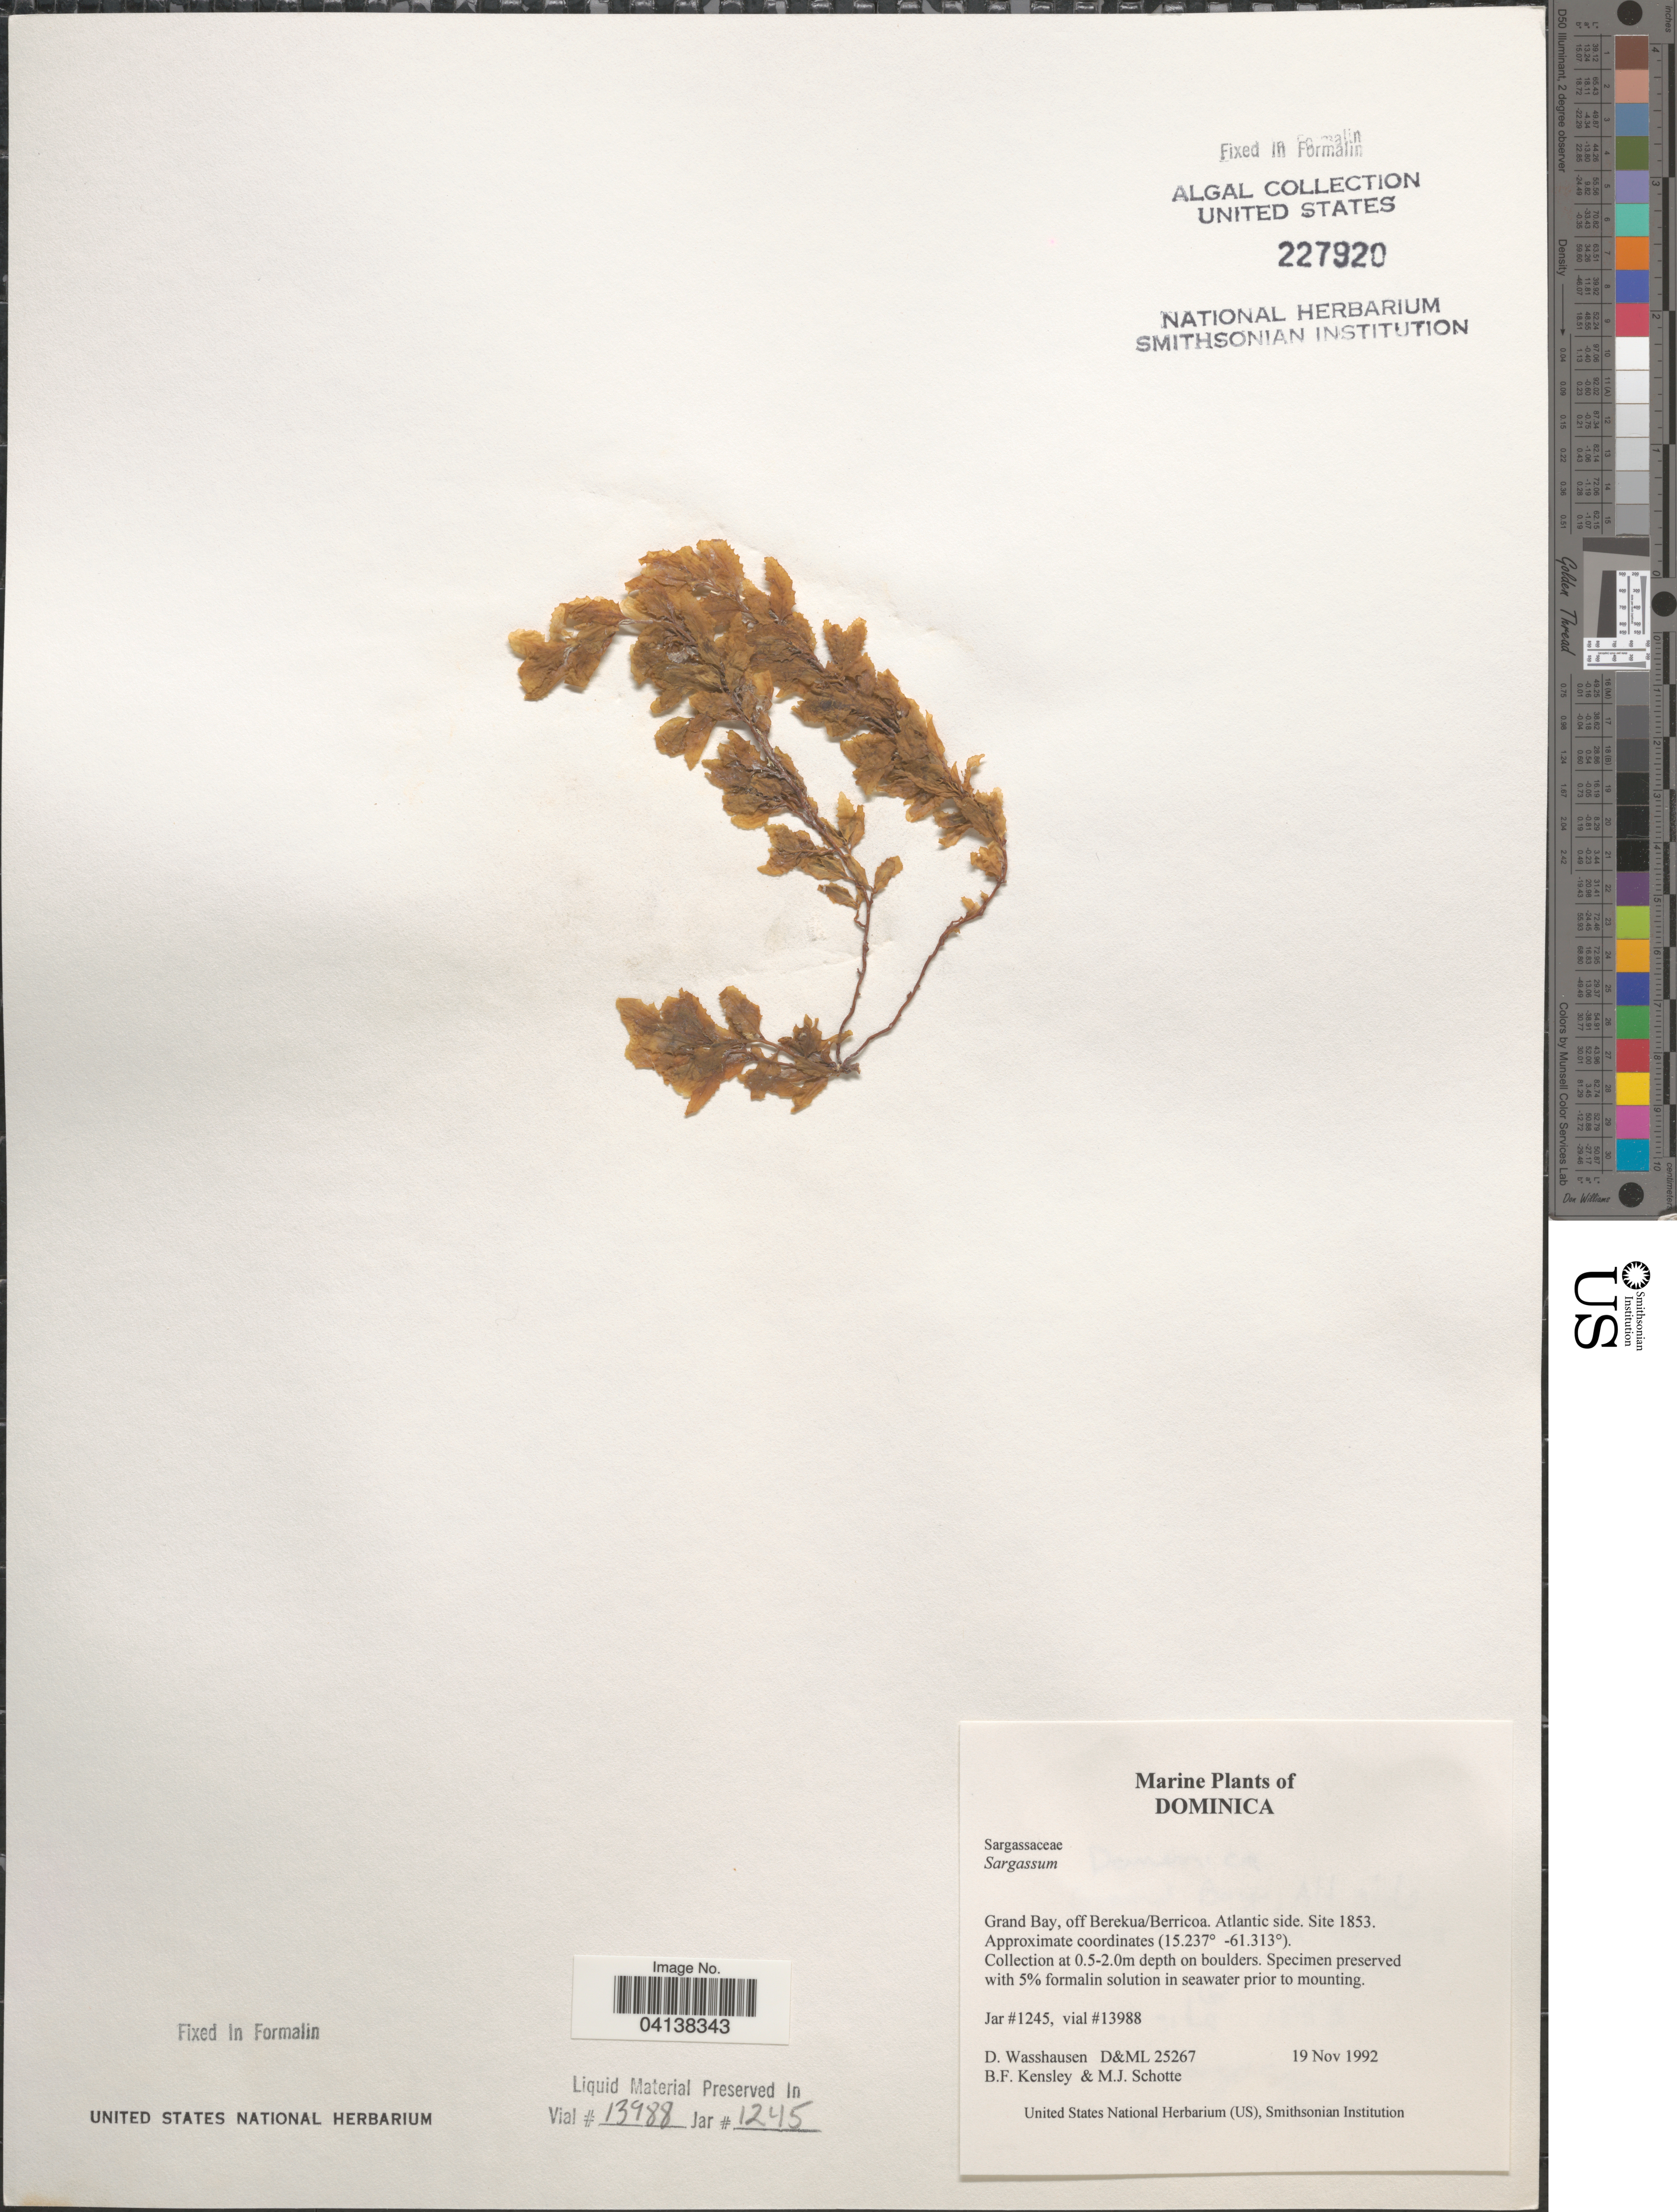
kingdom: Chromista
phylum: Ochrophyta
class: Phaeophyceae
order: Fucales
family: Sargassaceae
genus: Sargassum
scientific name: Sargassum sp.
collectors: D. C. Wasshausen, B. Kensley & M. Schotte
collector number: D&ML 25267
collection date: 1992-11-19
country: Dominica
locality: Grand Bay, off Berekua/Berricoa. Site 1853.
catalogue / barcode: US 227920